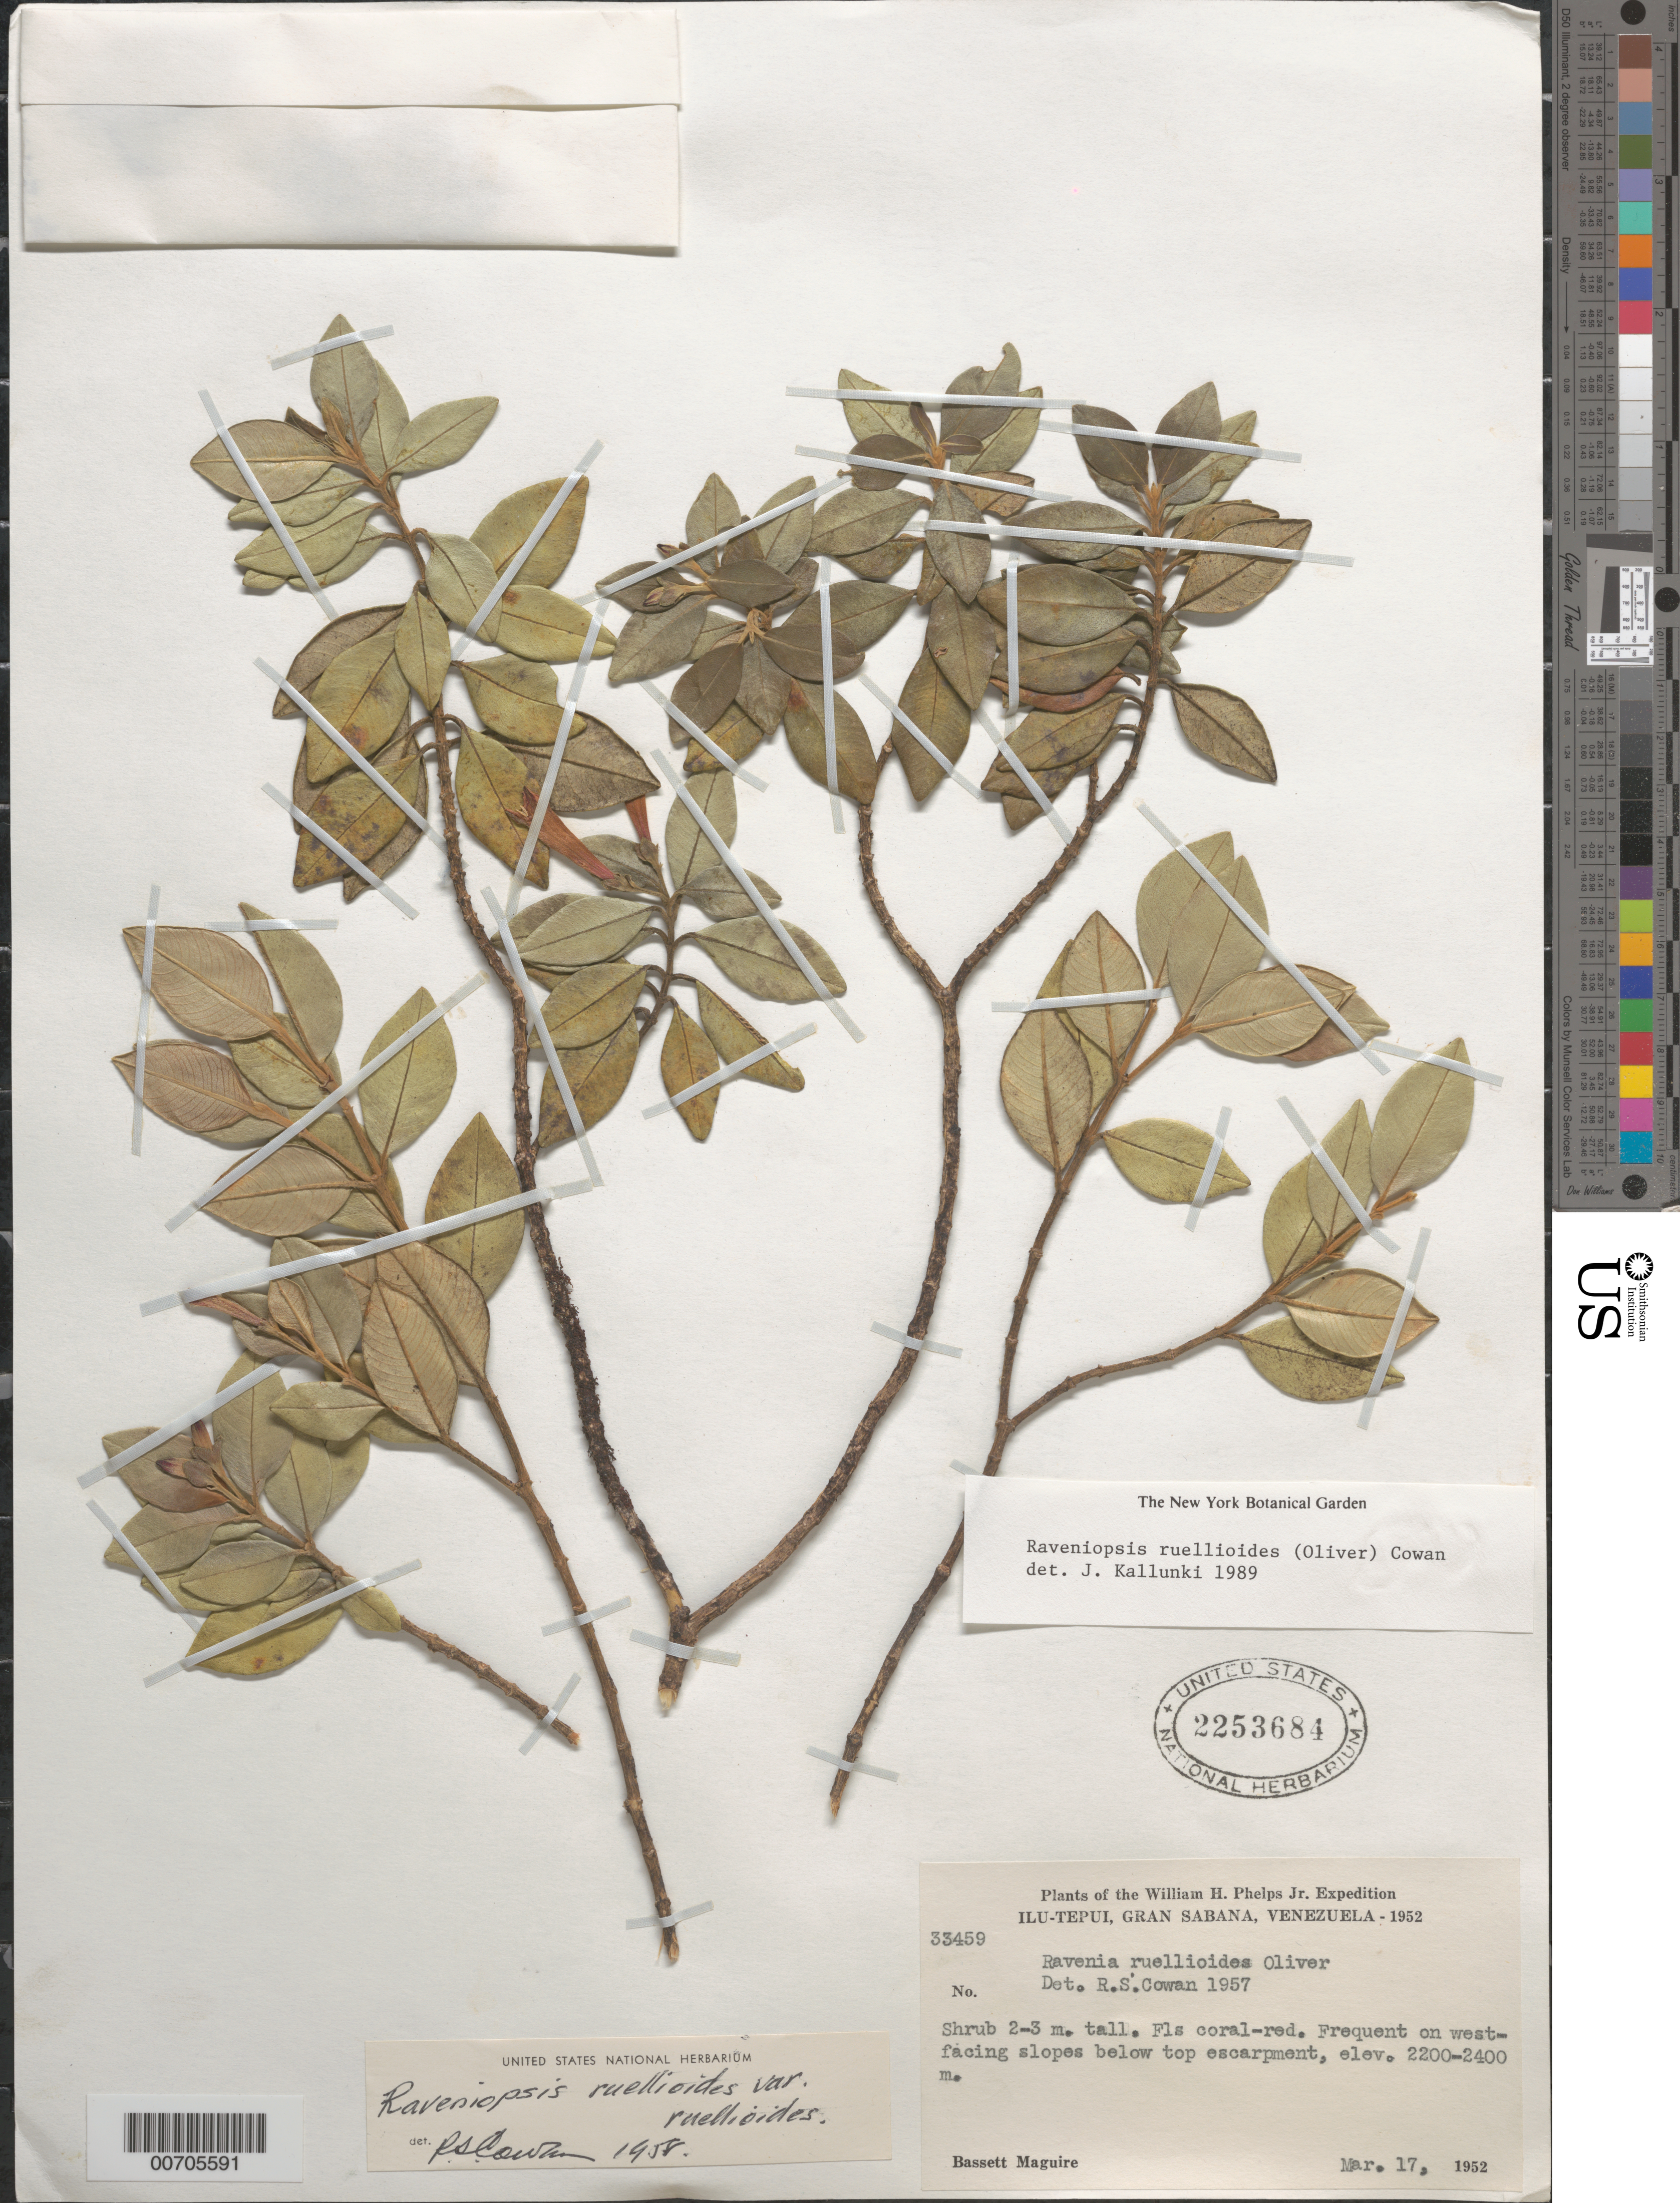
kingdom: Plantae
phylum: Tracheophyta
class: Magnoliopsida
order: Sapindales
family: Rutaceae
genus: Raveniopsis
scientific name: Raveniopsis ruellioides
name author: (Oliv.) R.S. Cowan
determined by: Kallunki, Jacquelyn A.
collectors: B. Maguire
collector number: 33459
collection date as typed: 17-Mar-52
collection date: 1952-03-17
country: Venezuela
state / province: Bolívar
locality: Gran Sabana, Ilu-tepuí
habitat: W-facing slopes below top escarpment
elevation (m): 2200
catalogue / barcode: US 2253684